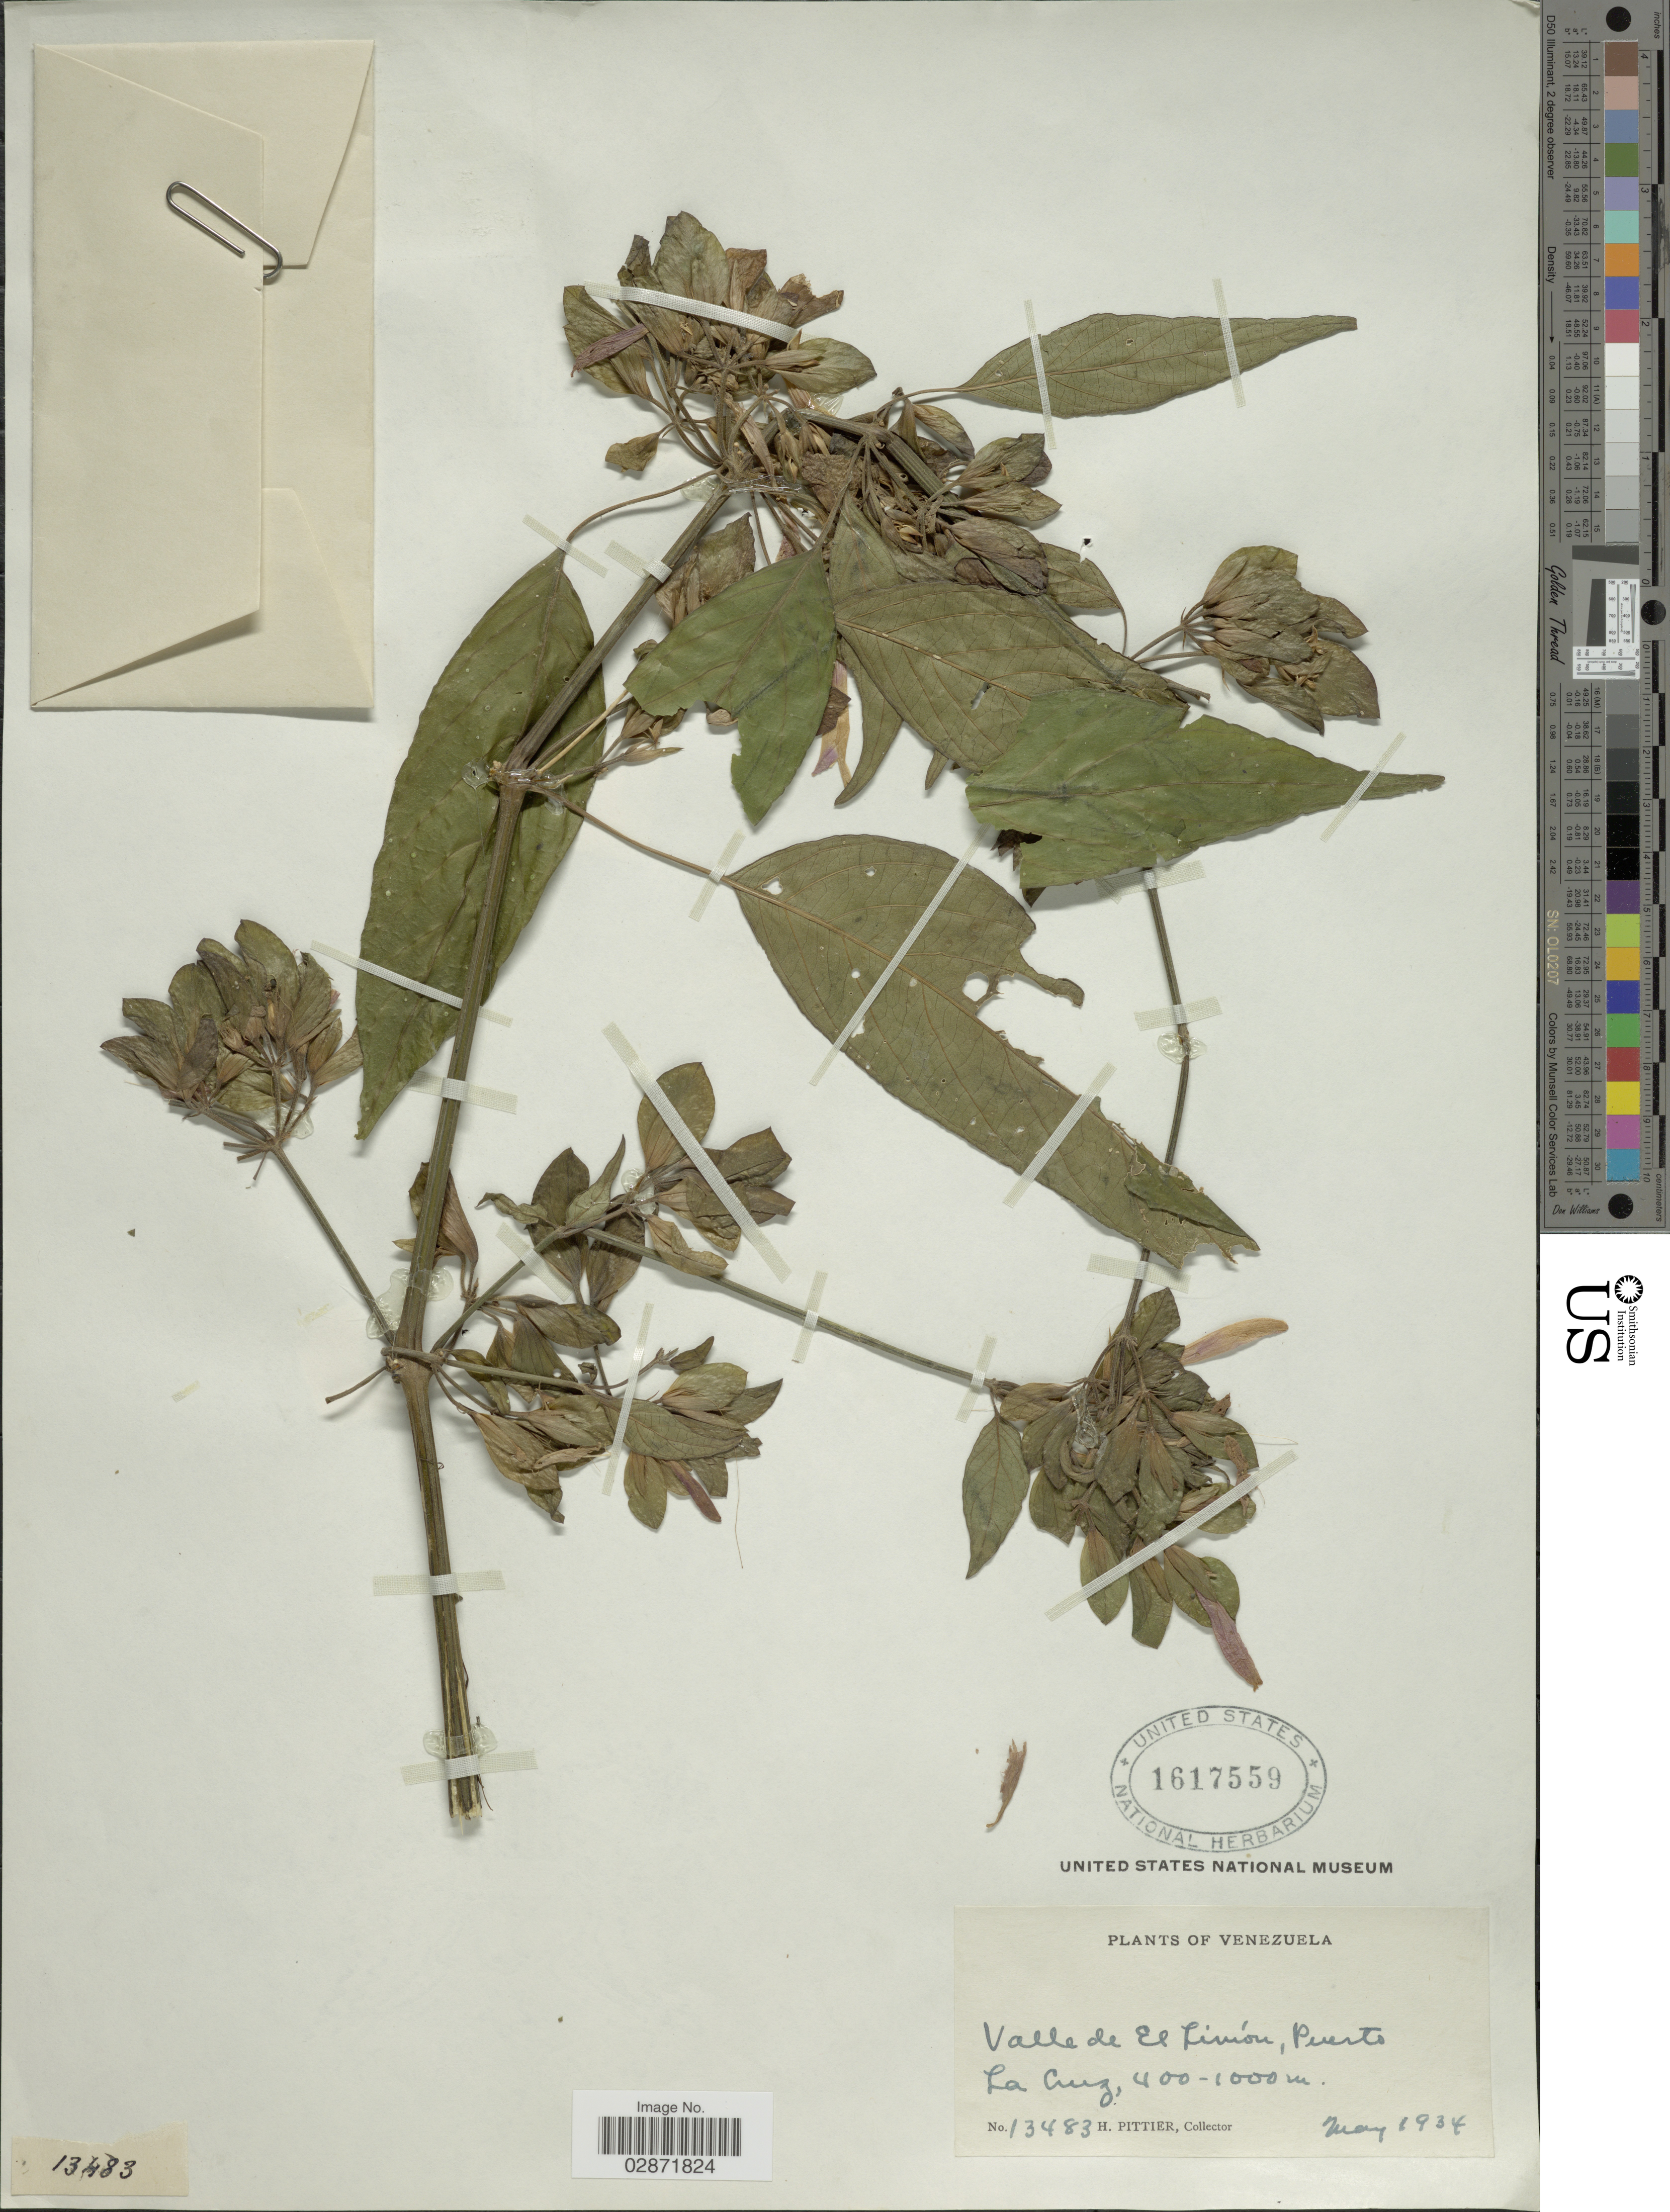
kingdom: Plantae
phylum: Tracheophyta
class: Magnoliopsida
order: Lamiales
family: Acanthaceae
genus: Dicliptera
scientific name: Dicliptera caracasana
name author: Nees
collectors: H. F. Pittier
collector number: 13483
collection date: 1934-05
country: Costa Rica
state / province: Limón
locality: Valle de El Limón, Puerto La Cruz.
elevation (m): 400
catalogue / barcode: US 1617559